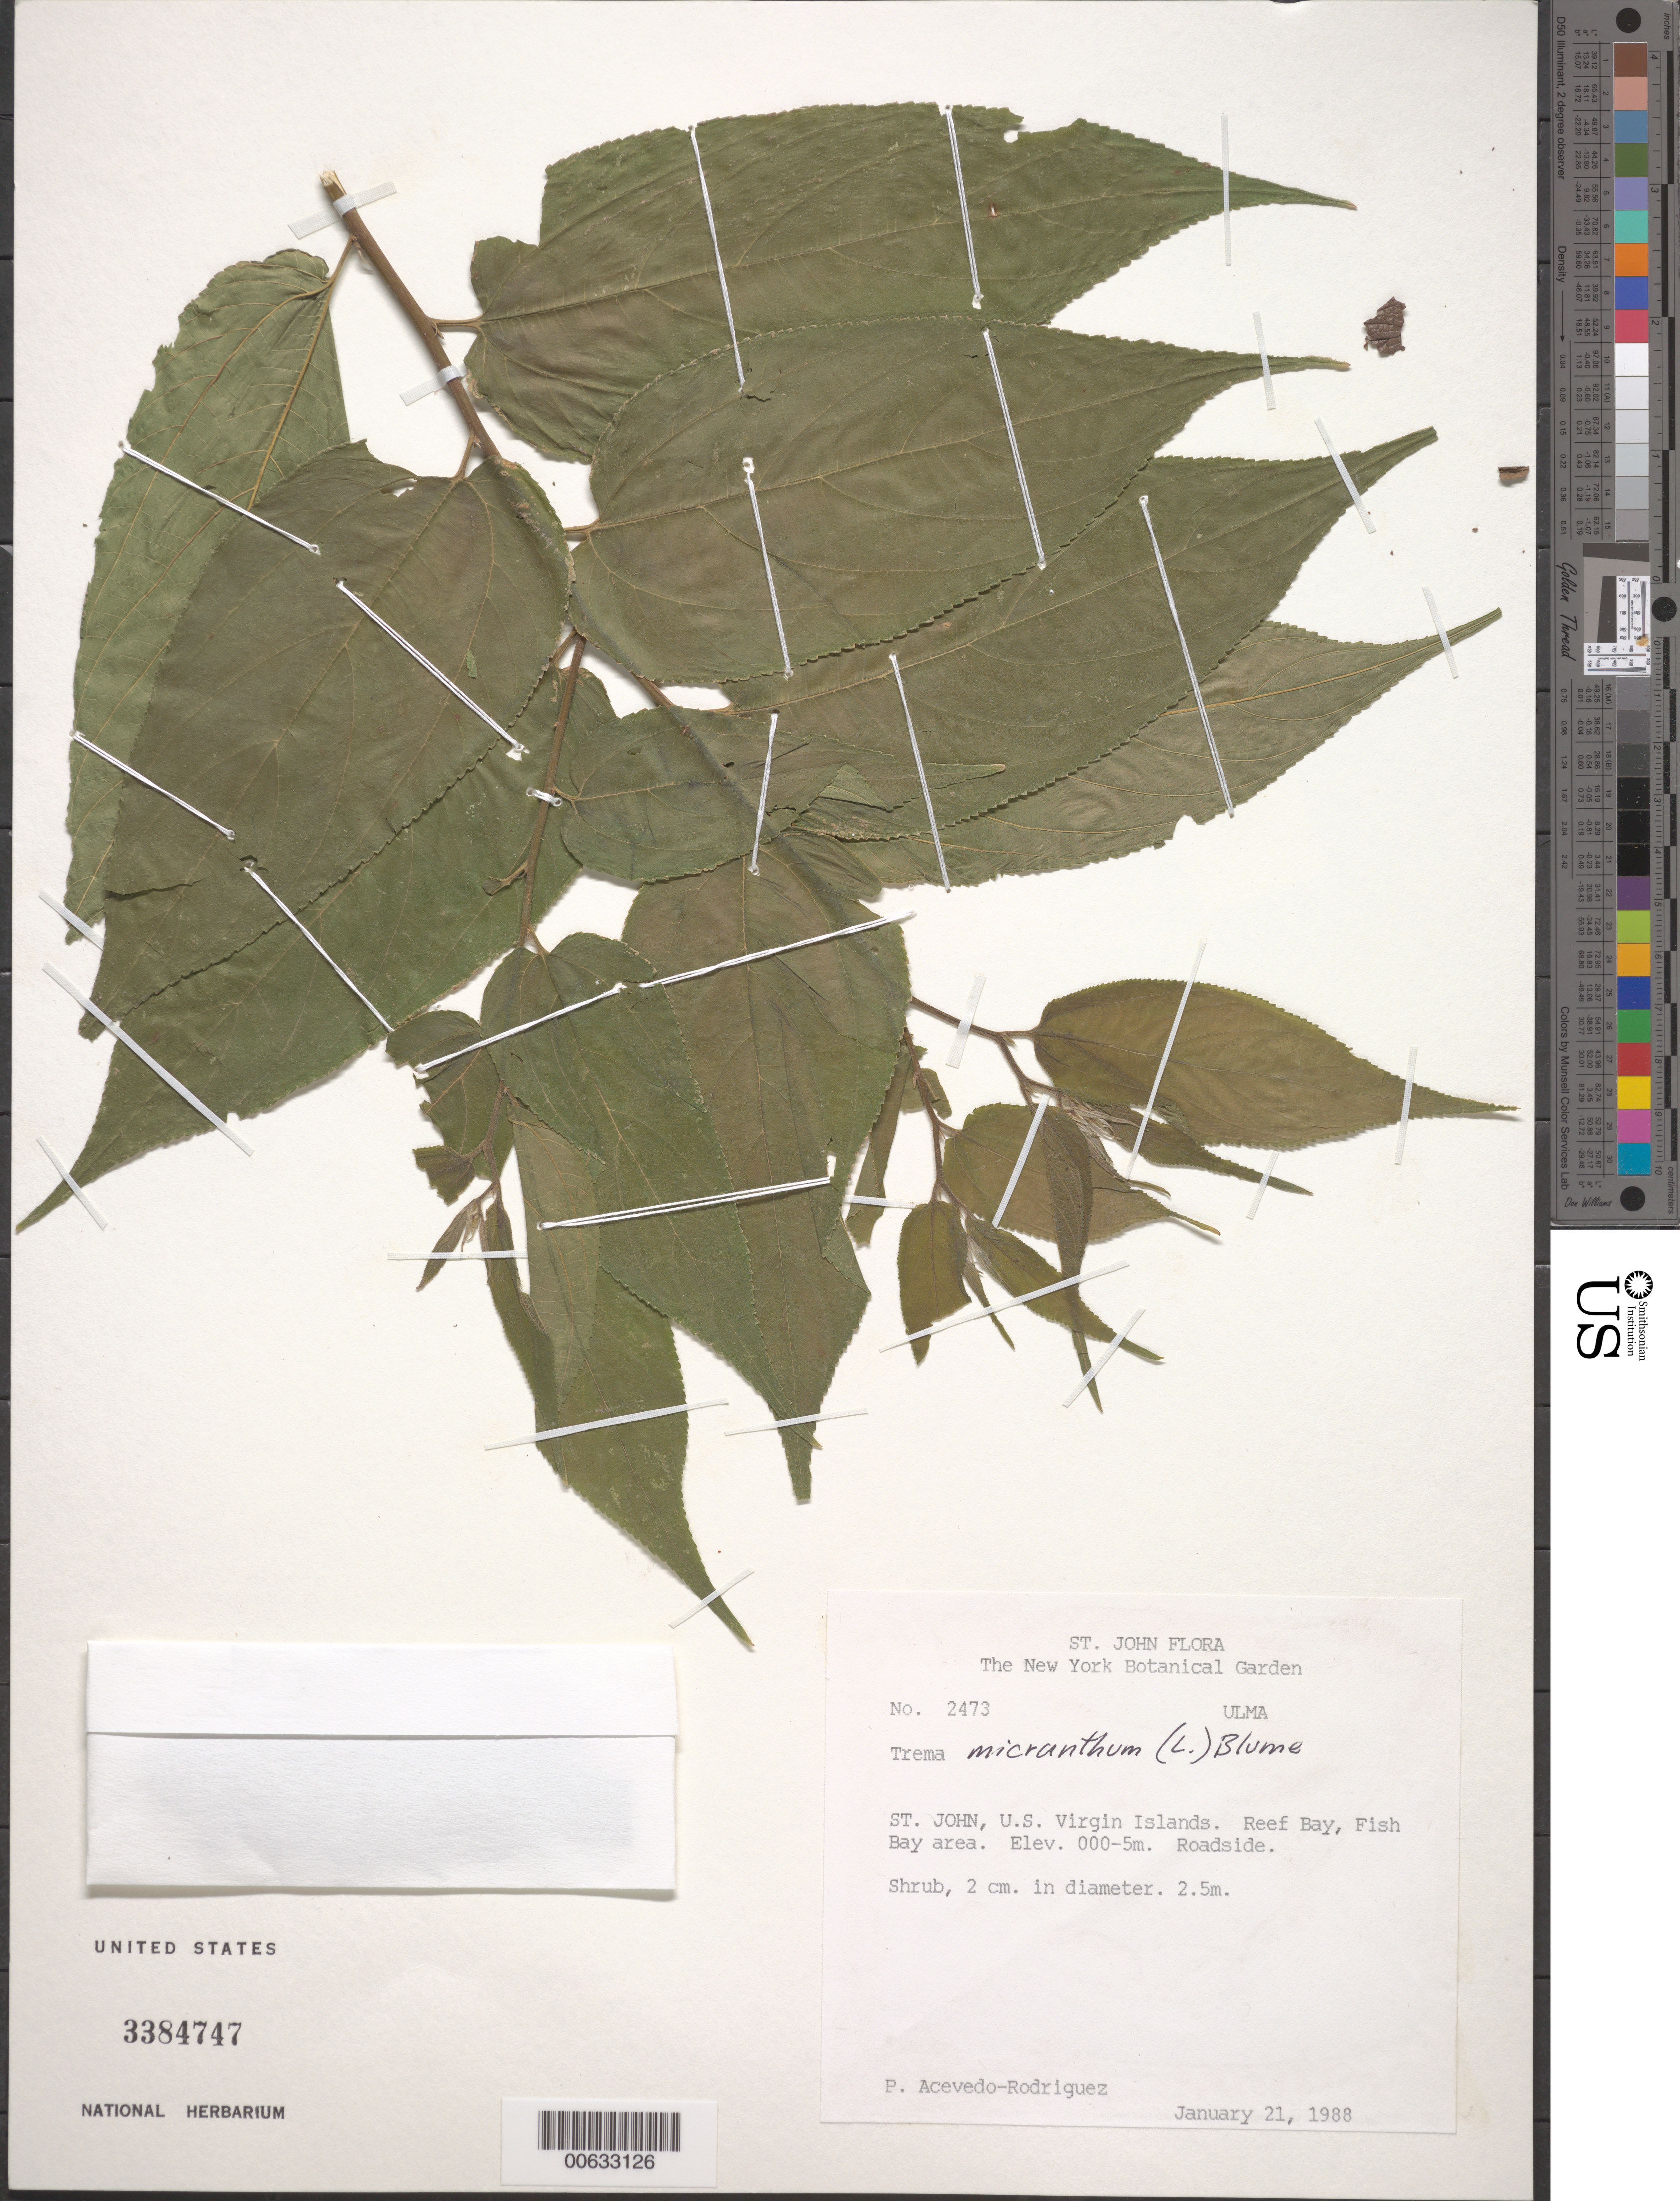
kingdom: Plantae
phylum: Tracheophyta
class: Magnoliopsida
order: Rosales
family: Cannabaceae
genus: Trema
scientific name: Trema micranthum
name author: (L.) Blume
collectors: P. Acevedo-Rodr.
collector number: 2473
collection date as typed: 21 Jan 1988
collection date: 1988-01-21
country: U.S. Virgin Islands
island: St. John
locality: Reef Bay Quarter; Fish Bay area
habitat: Roadside.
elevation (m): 0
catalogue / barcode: US 3384747